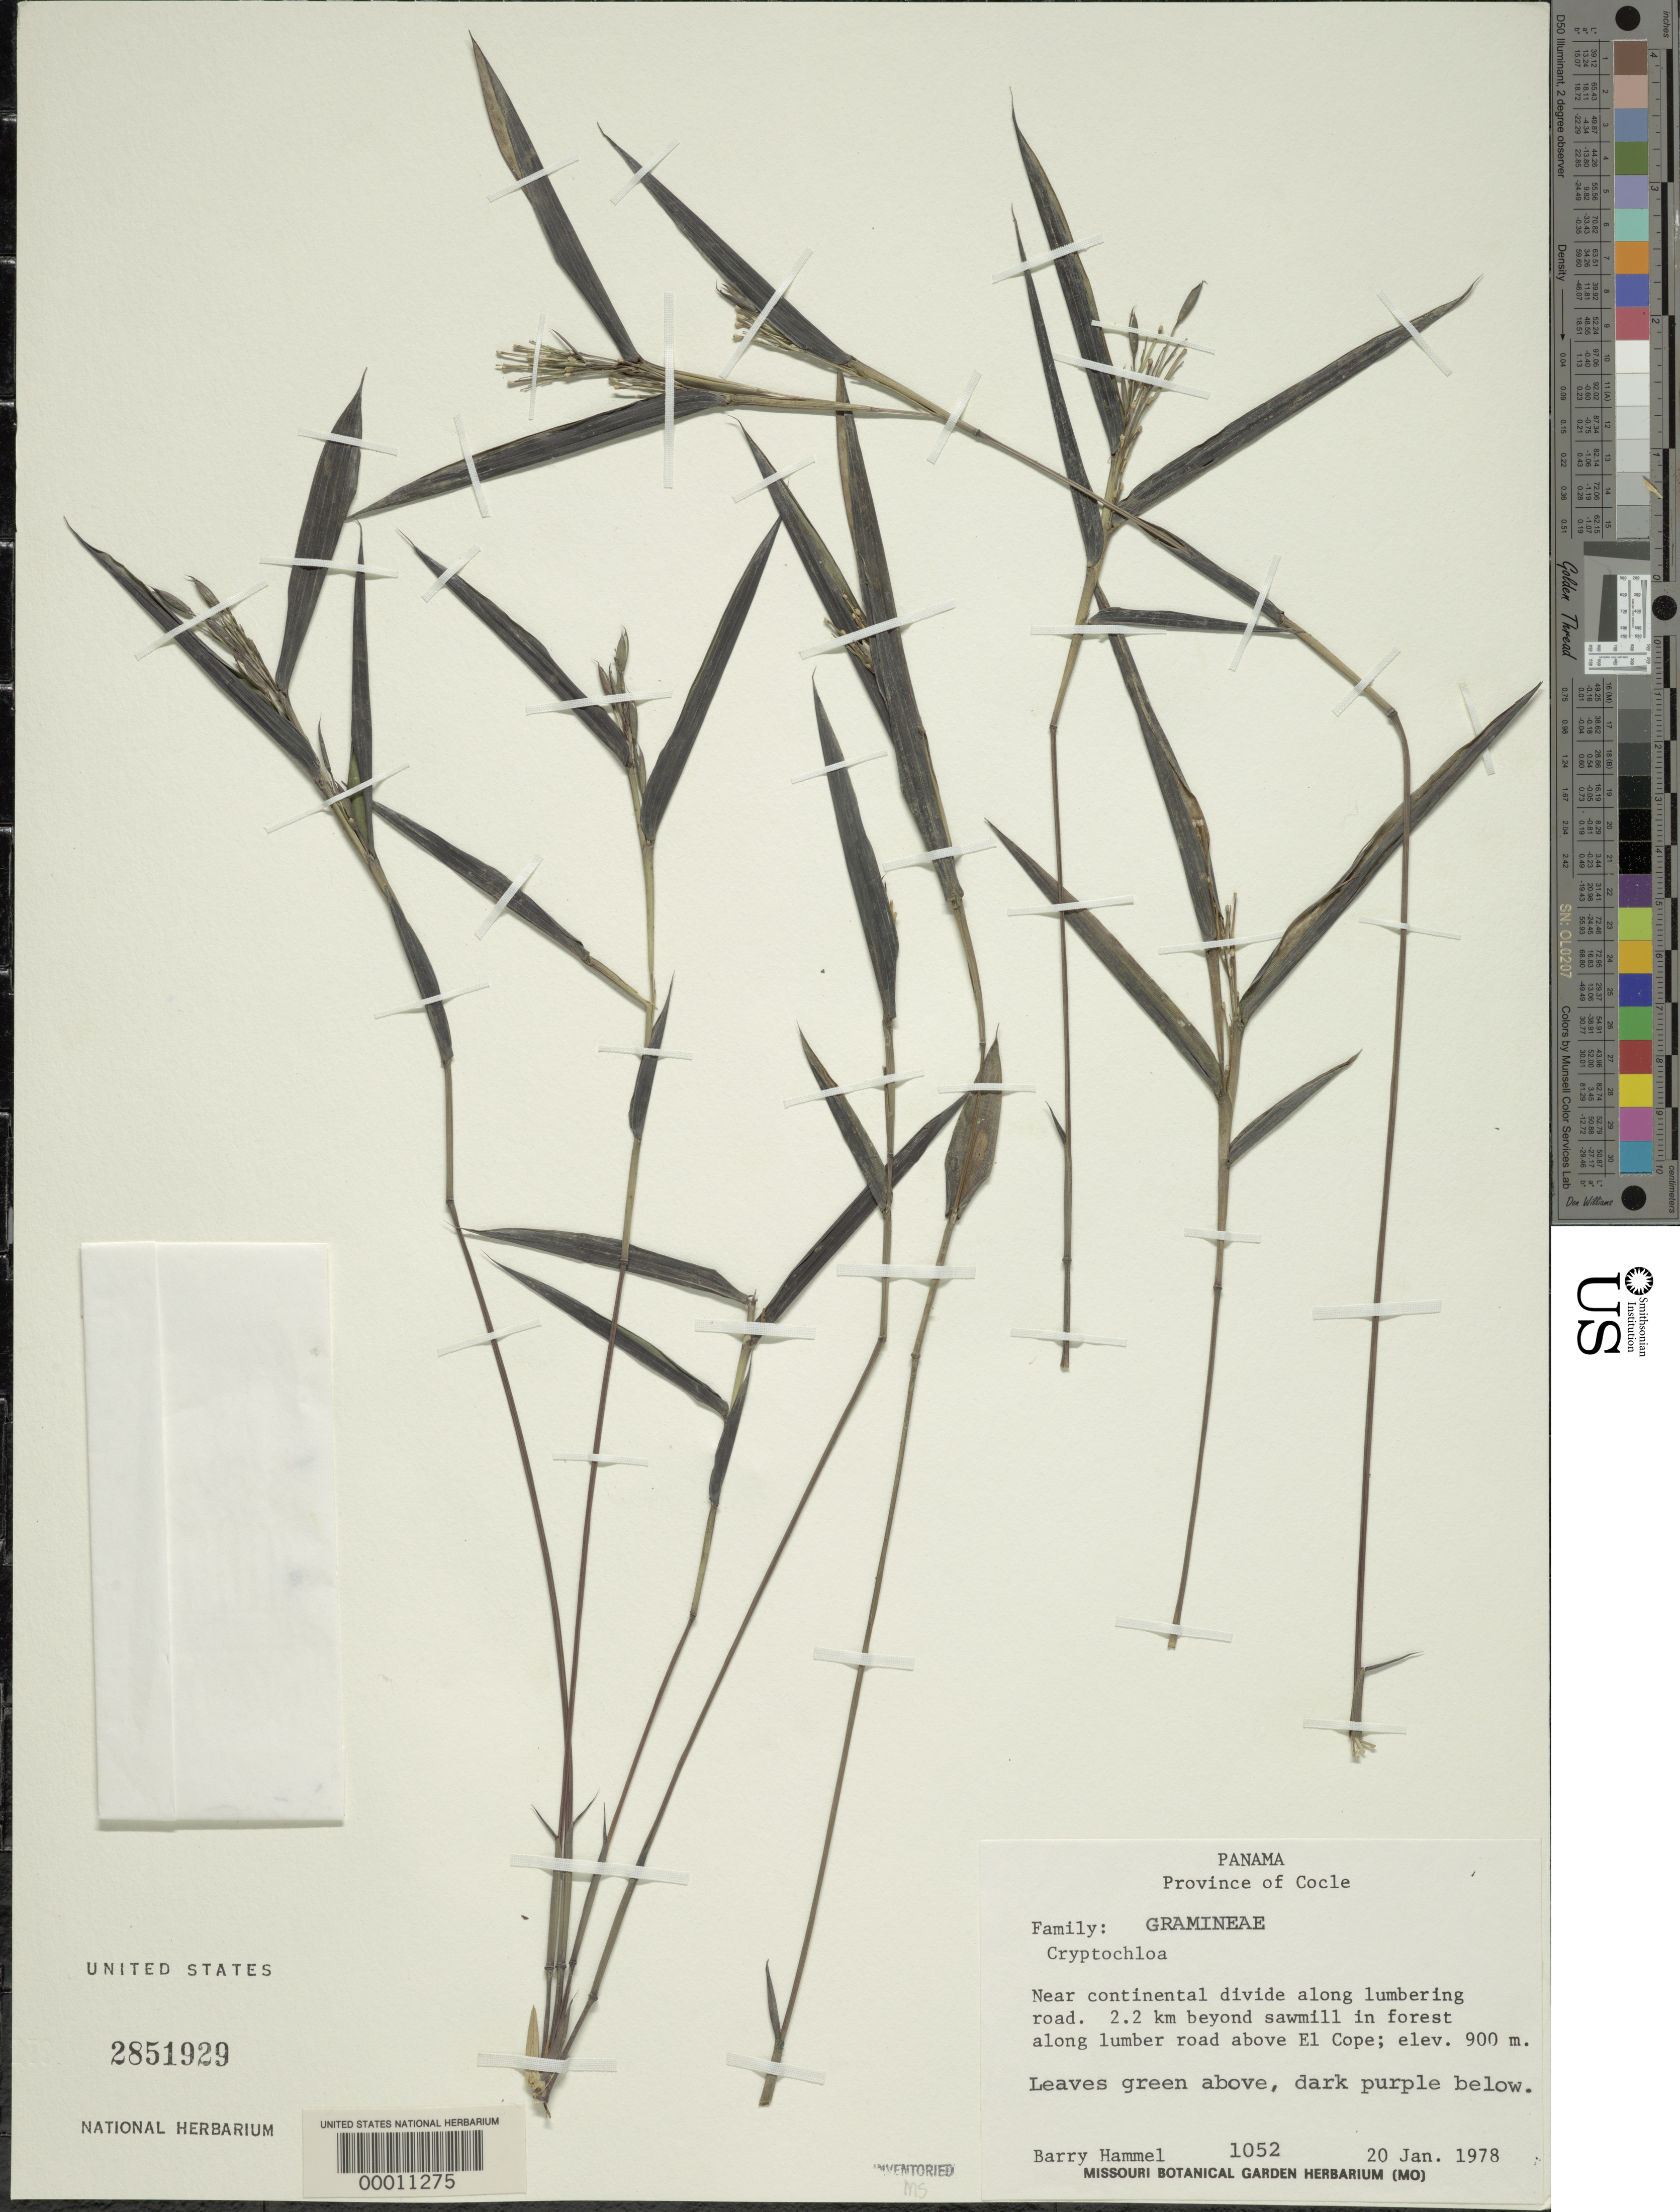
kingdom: Plantae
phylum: Tracheophyta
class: Liliopsida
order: Poales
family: Poaceae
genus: Cryptochloa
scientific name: Cryptochloa dressleri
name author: Soderstr.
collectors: B. Hammel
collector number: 1052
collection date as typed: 20 Jan 1978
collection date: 1978-01-20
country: Panama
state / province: Coclé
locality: El Cope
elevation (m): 900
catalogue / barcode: US 2851929